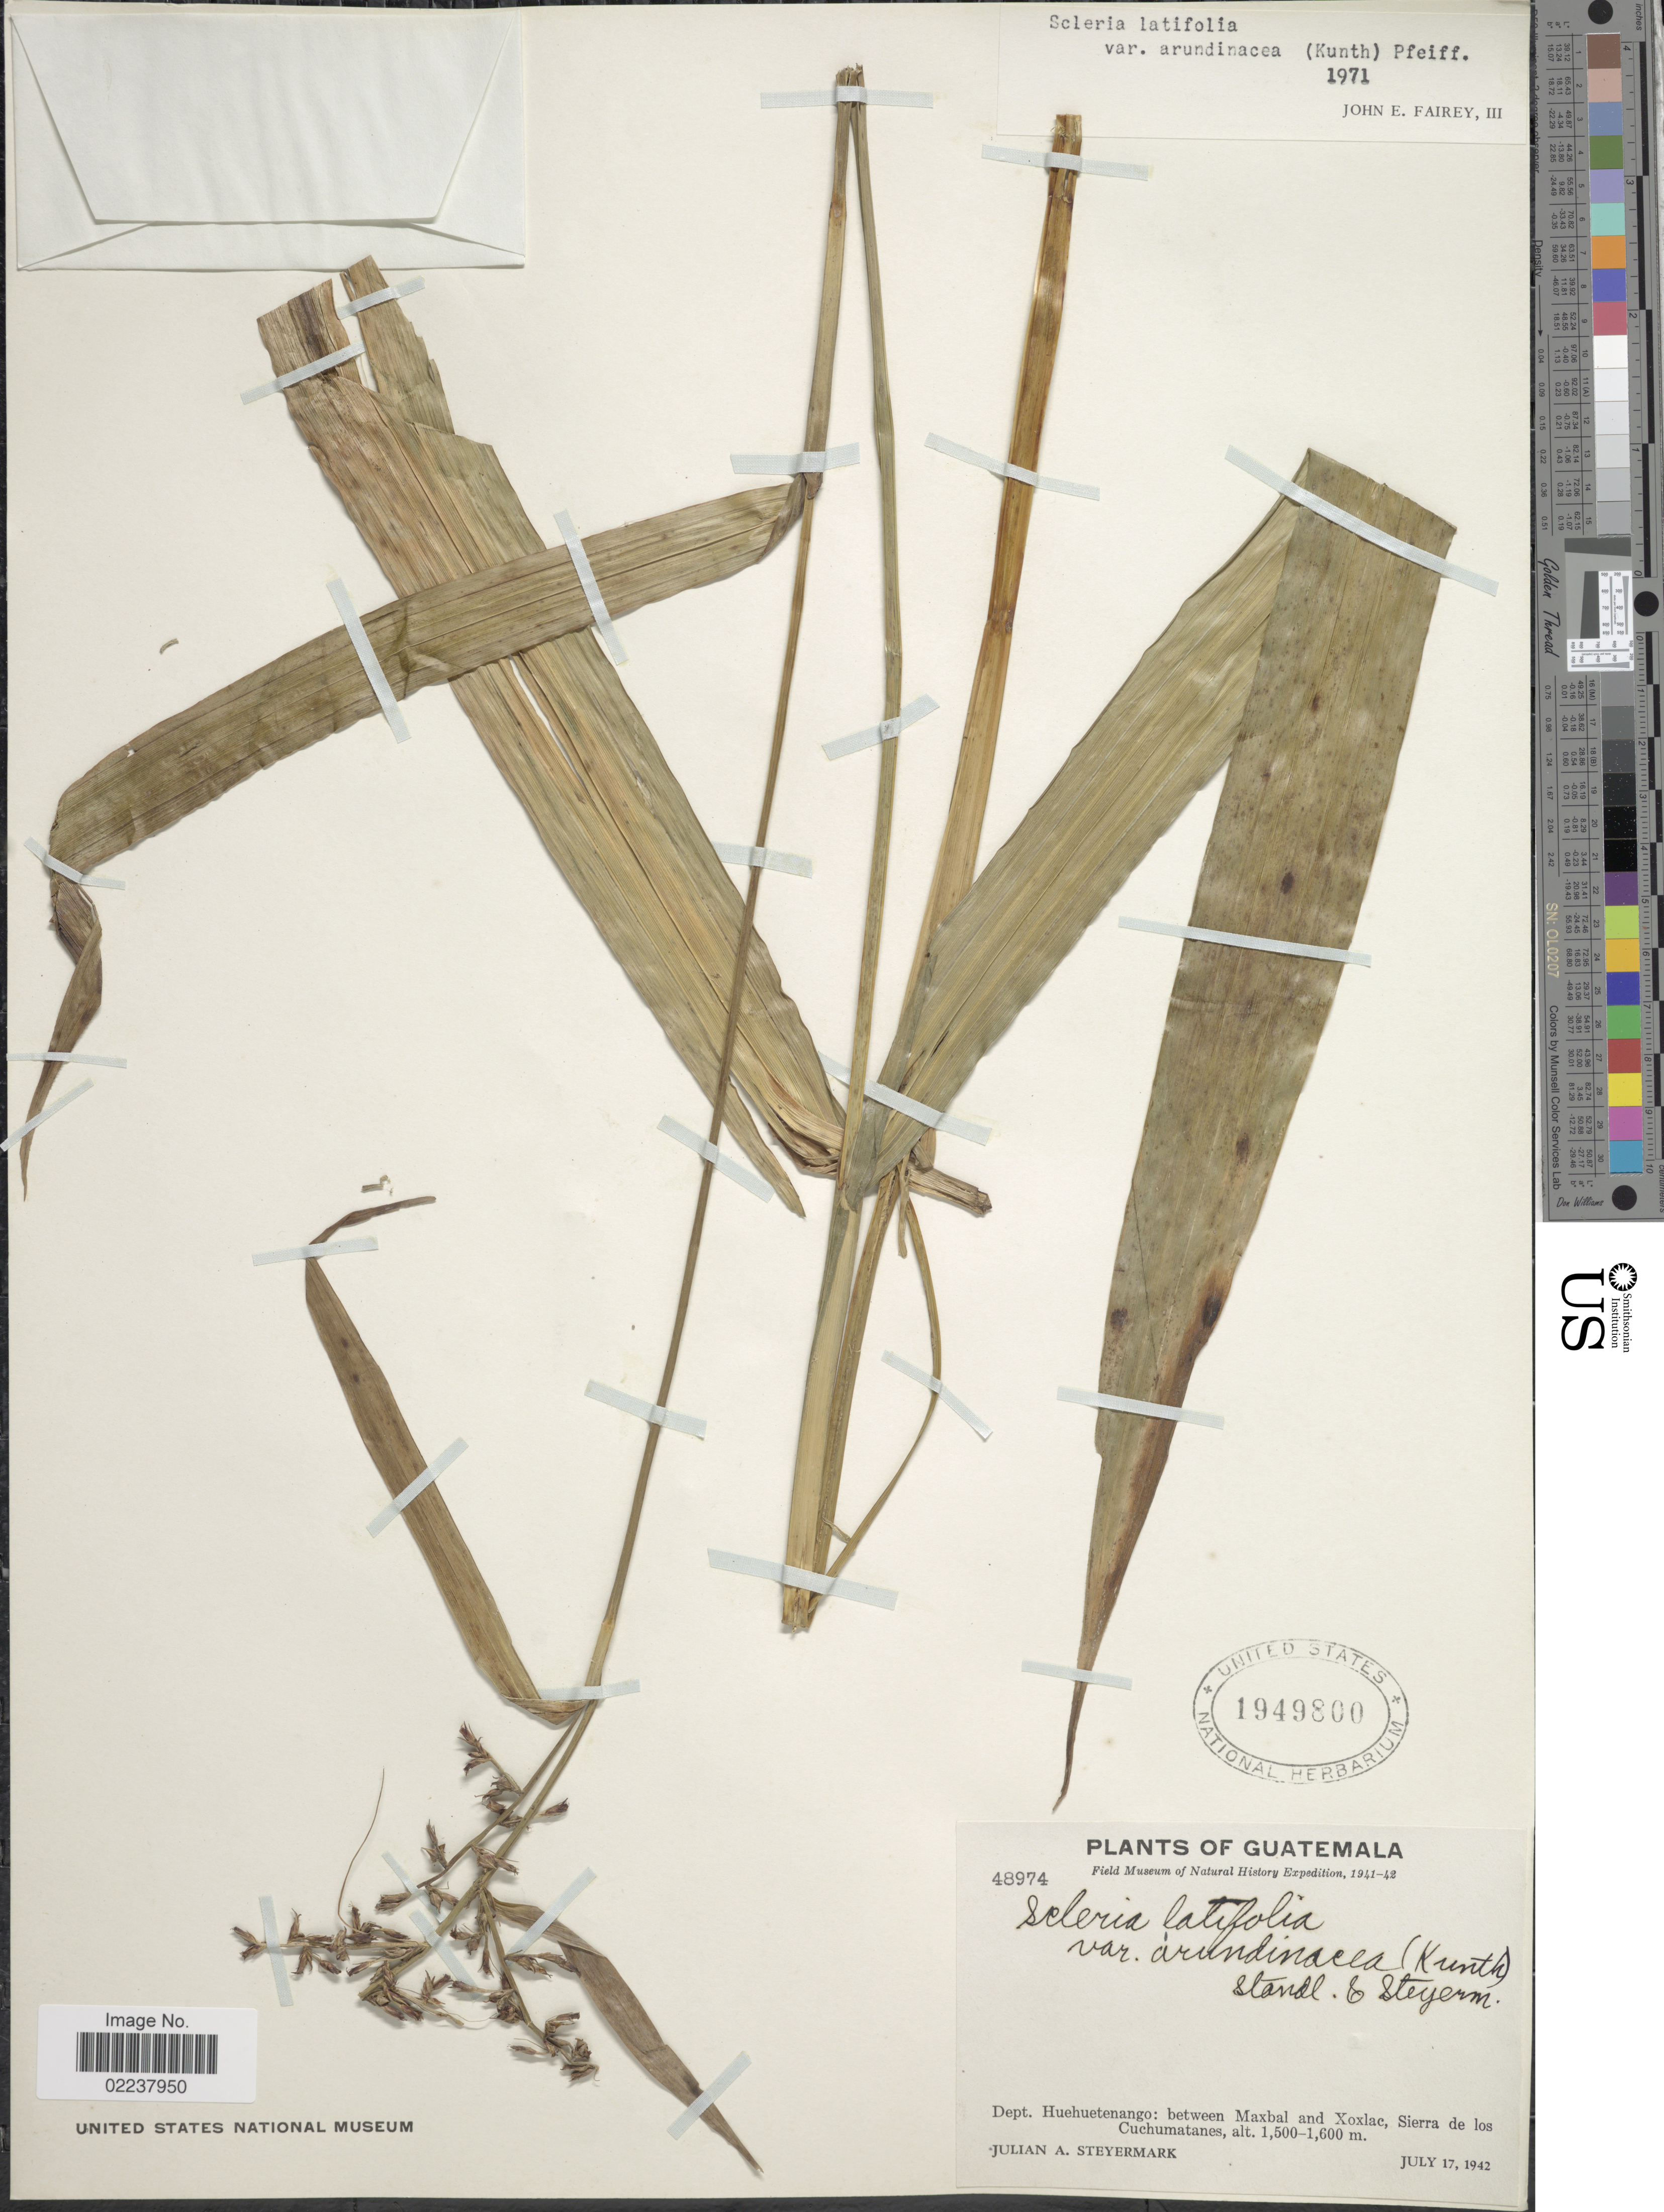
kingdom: Plantae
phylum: Tracheophyta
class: Liliopsida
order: Poales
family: Cyperaceae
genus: Scleria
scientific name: Scleria latifolia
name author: Sw.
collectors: J. Steyermark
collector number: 48974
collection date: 1942-07-17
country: Guatemala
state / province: Huehuetenango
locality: Between Maxbal and Xoxlac, Sierra de los Cuchumatanes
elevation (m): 1500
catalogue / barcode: US 1949800